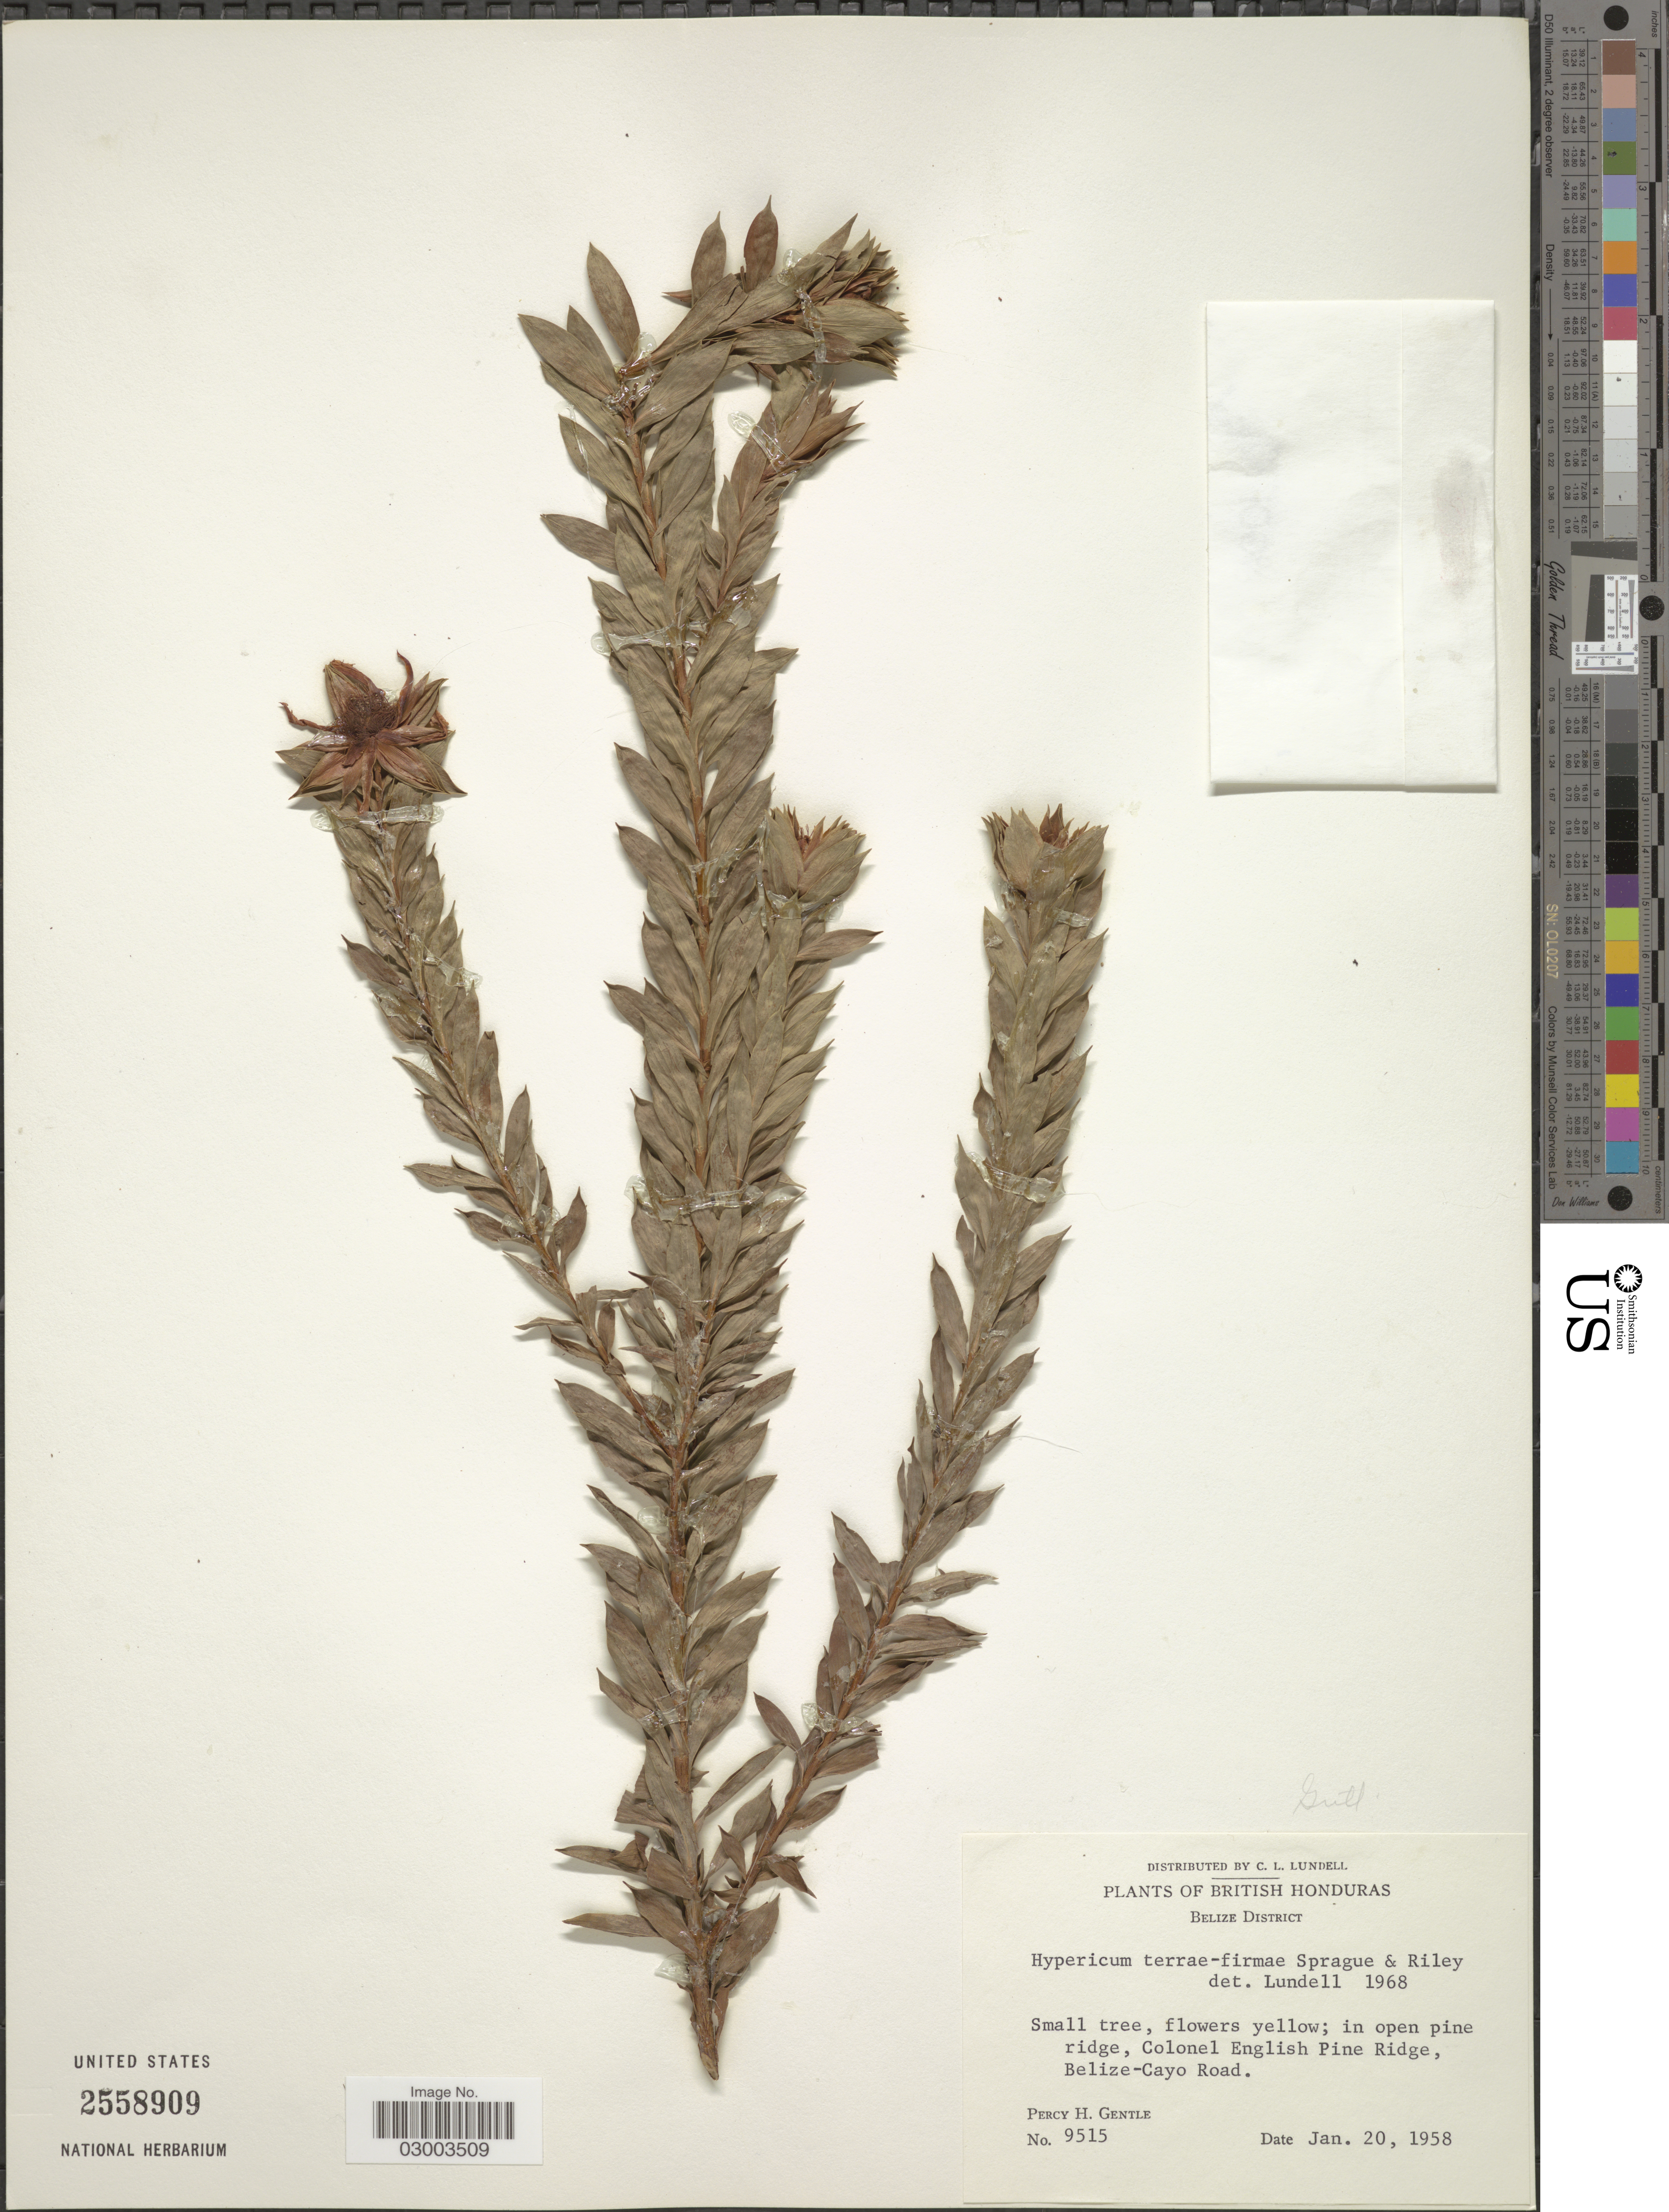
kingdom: Plantae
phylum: Tracheophyta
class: Magnoliopsida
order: Malpighiales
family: Hypericaceae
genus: Hypericum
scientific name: Hypericum terrae-firmae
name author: Sprague & Riley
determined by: Lundell, --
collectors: P. H. Gentle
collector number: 9515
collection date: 1958-01-20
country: Belize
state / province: Cayo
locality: British Honduras. Belize District. in open pine ridge, Colonel English Pine Ridge, Belize-Cayo Road.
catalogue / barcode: US 2558909